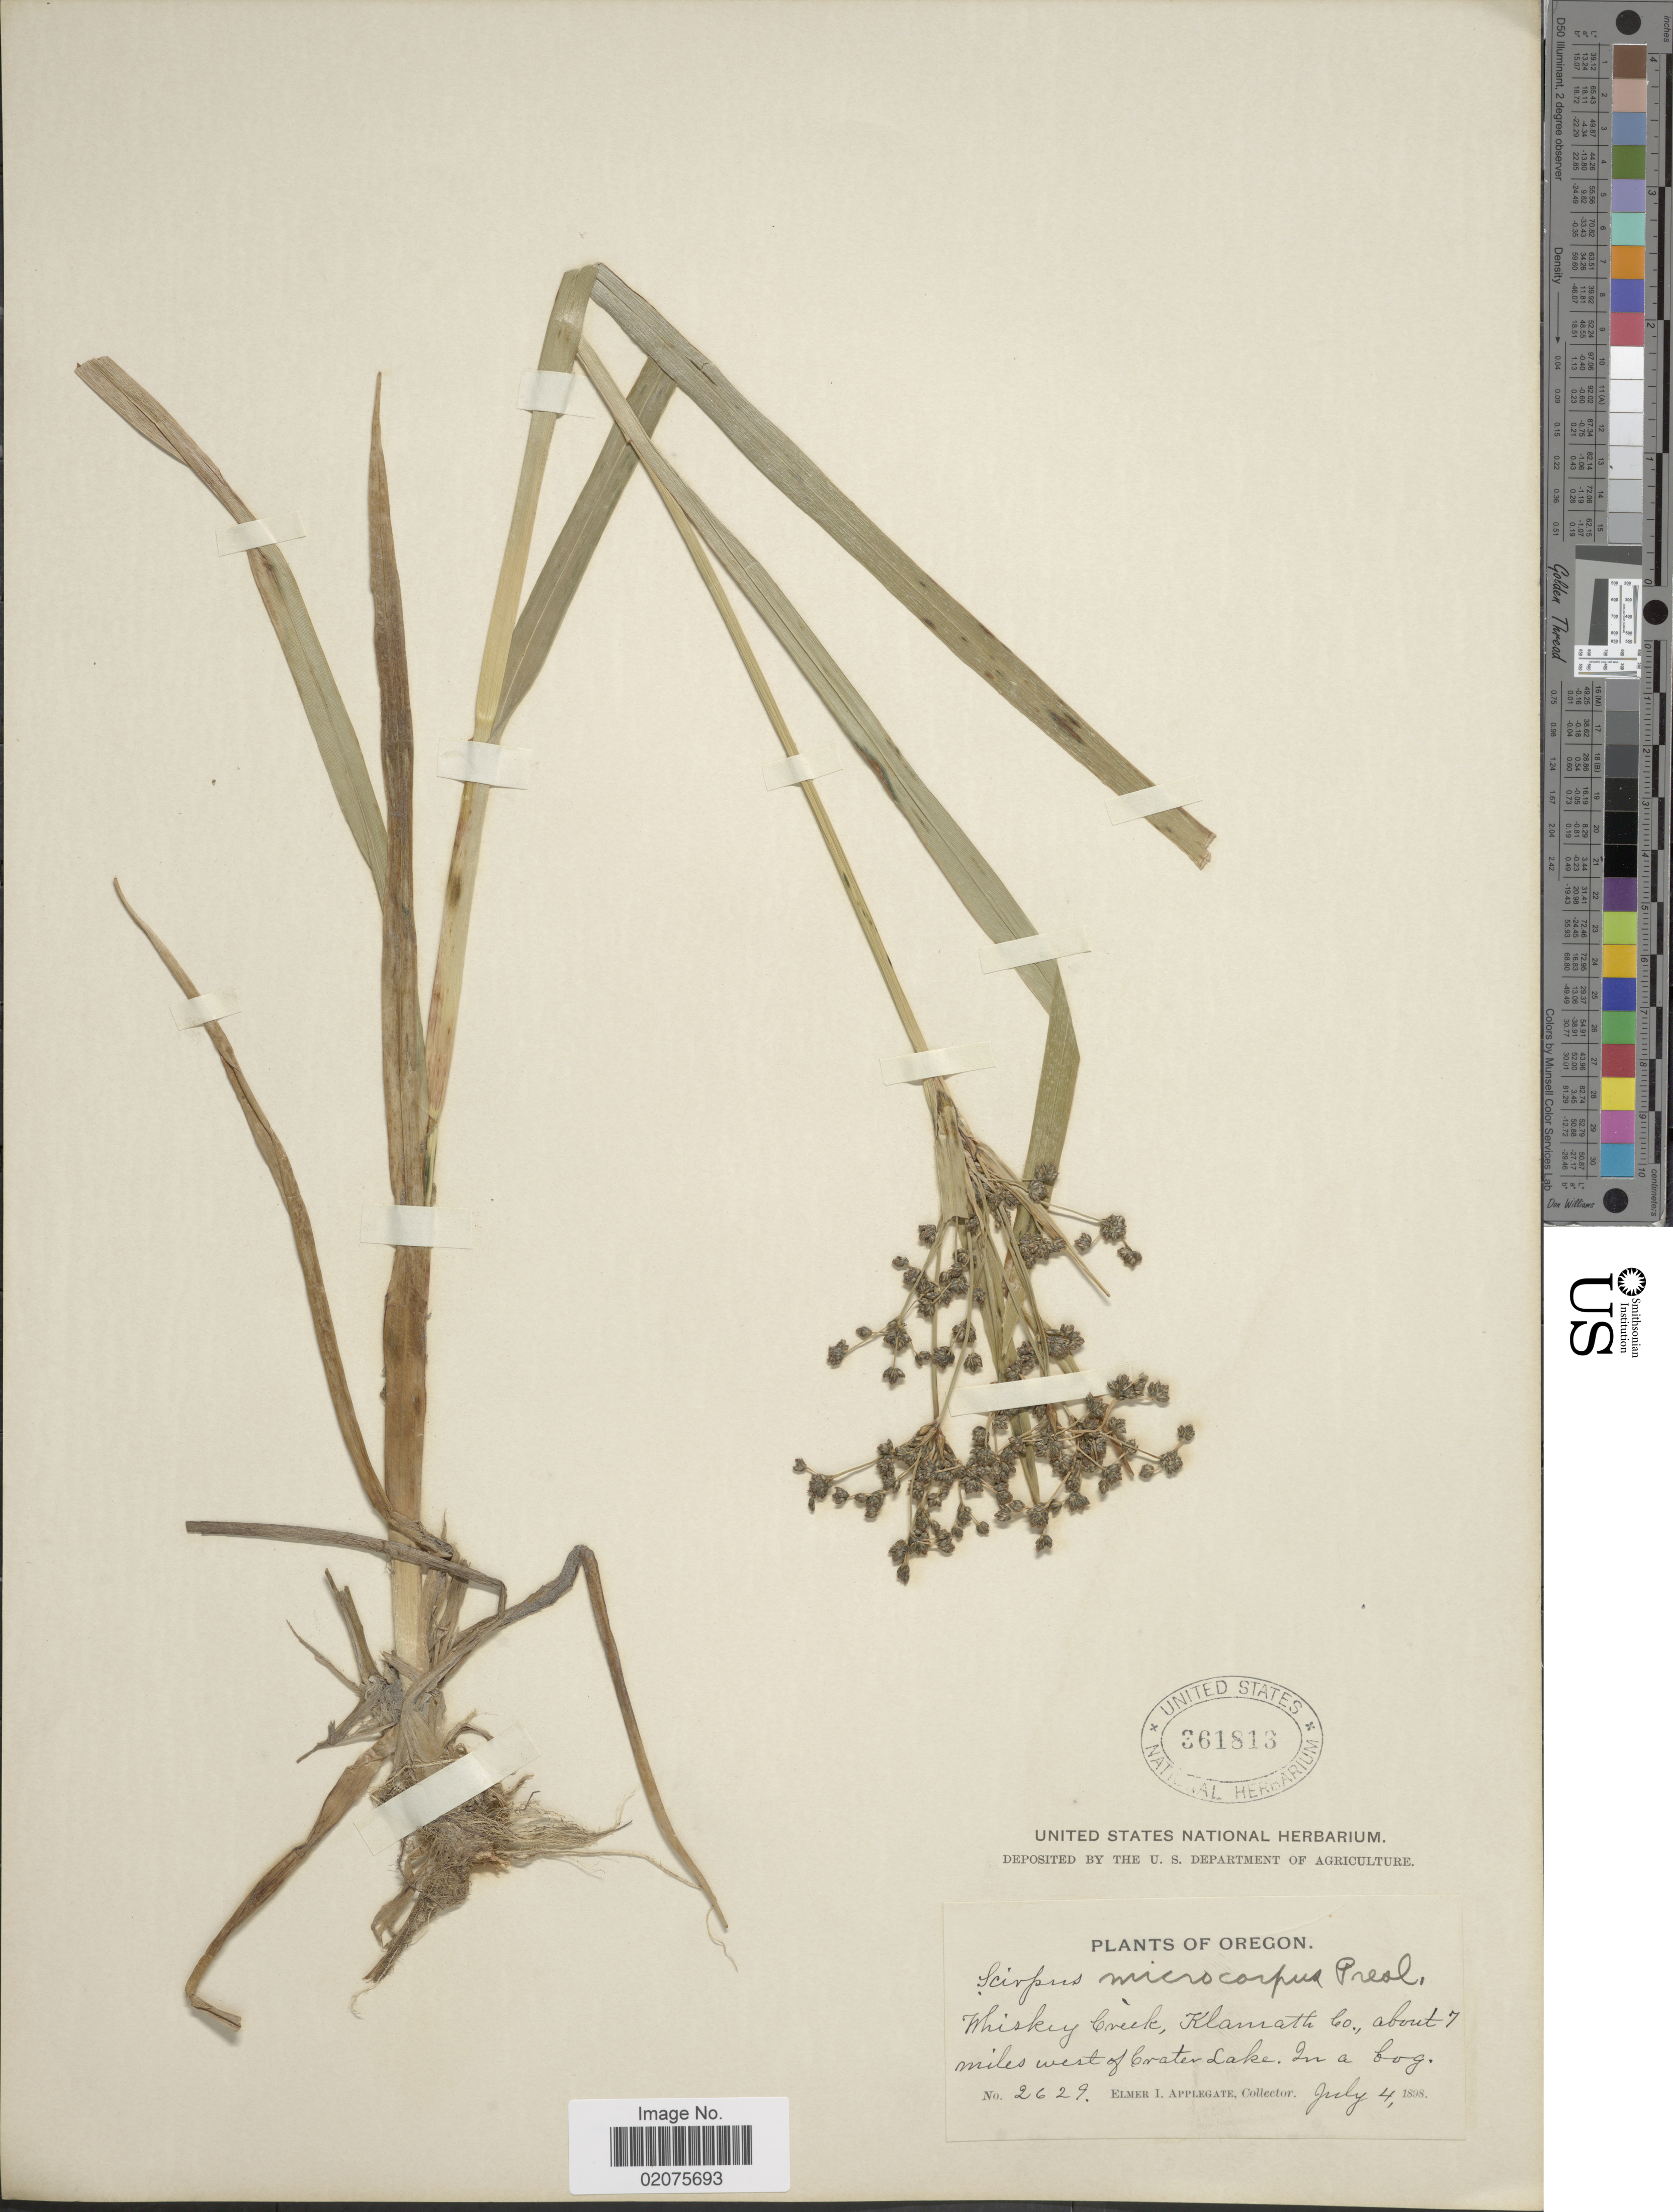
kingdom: Plantae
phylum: Tracheophyta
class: Liliopsida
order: Poales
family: Cyperaceae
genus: Scirpus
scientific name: Scirpus microcarpus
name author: J. Presl & C. Presl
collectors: E. I. Applegate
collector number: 2629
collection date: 1898-07-04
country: United States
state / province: Oregon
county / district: Klamath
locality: Whiskey Creek, Klamath Co., about 7 miles west of Crater Lake. In a bog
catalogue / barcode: US 361813